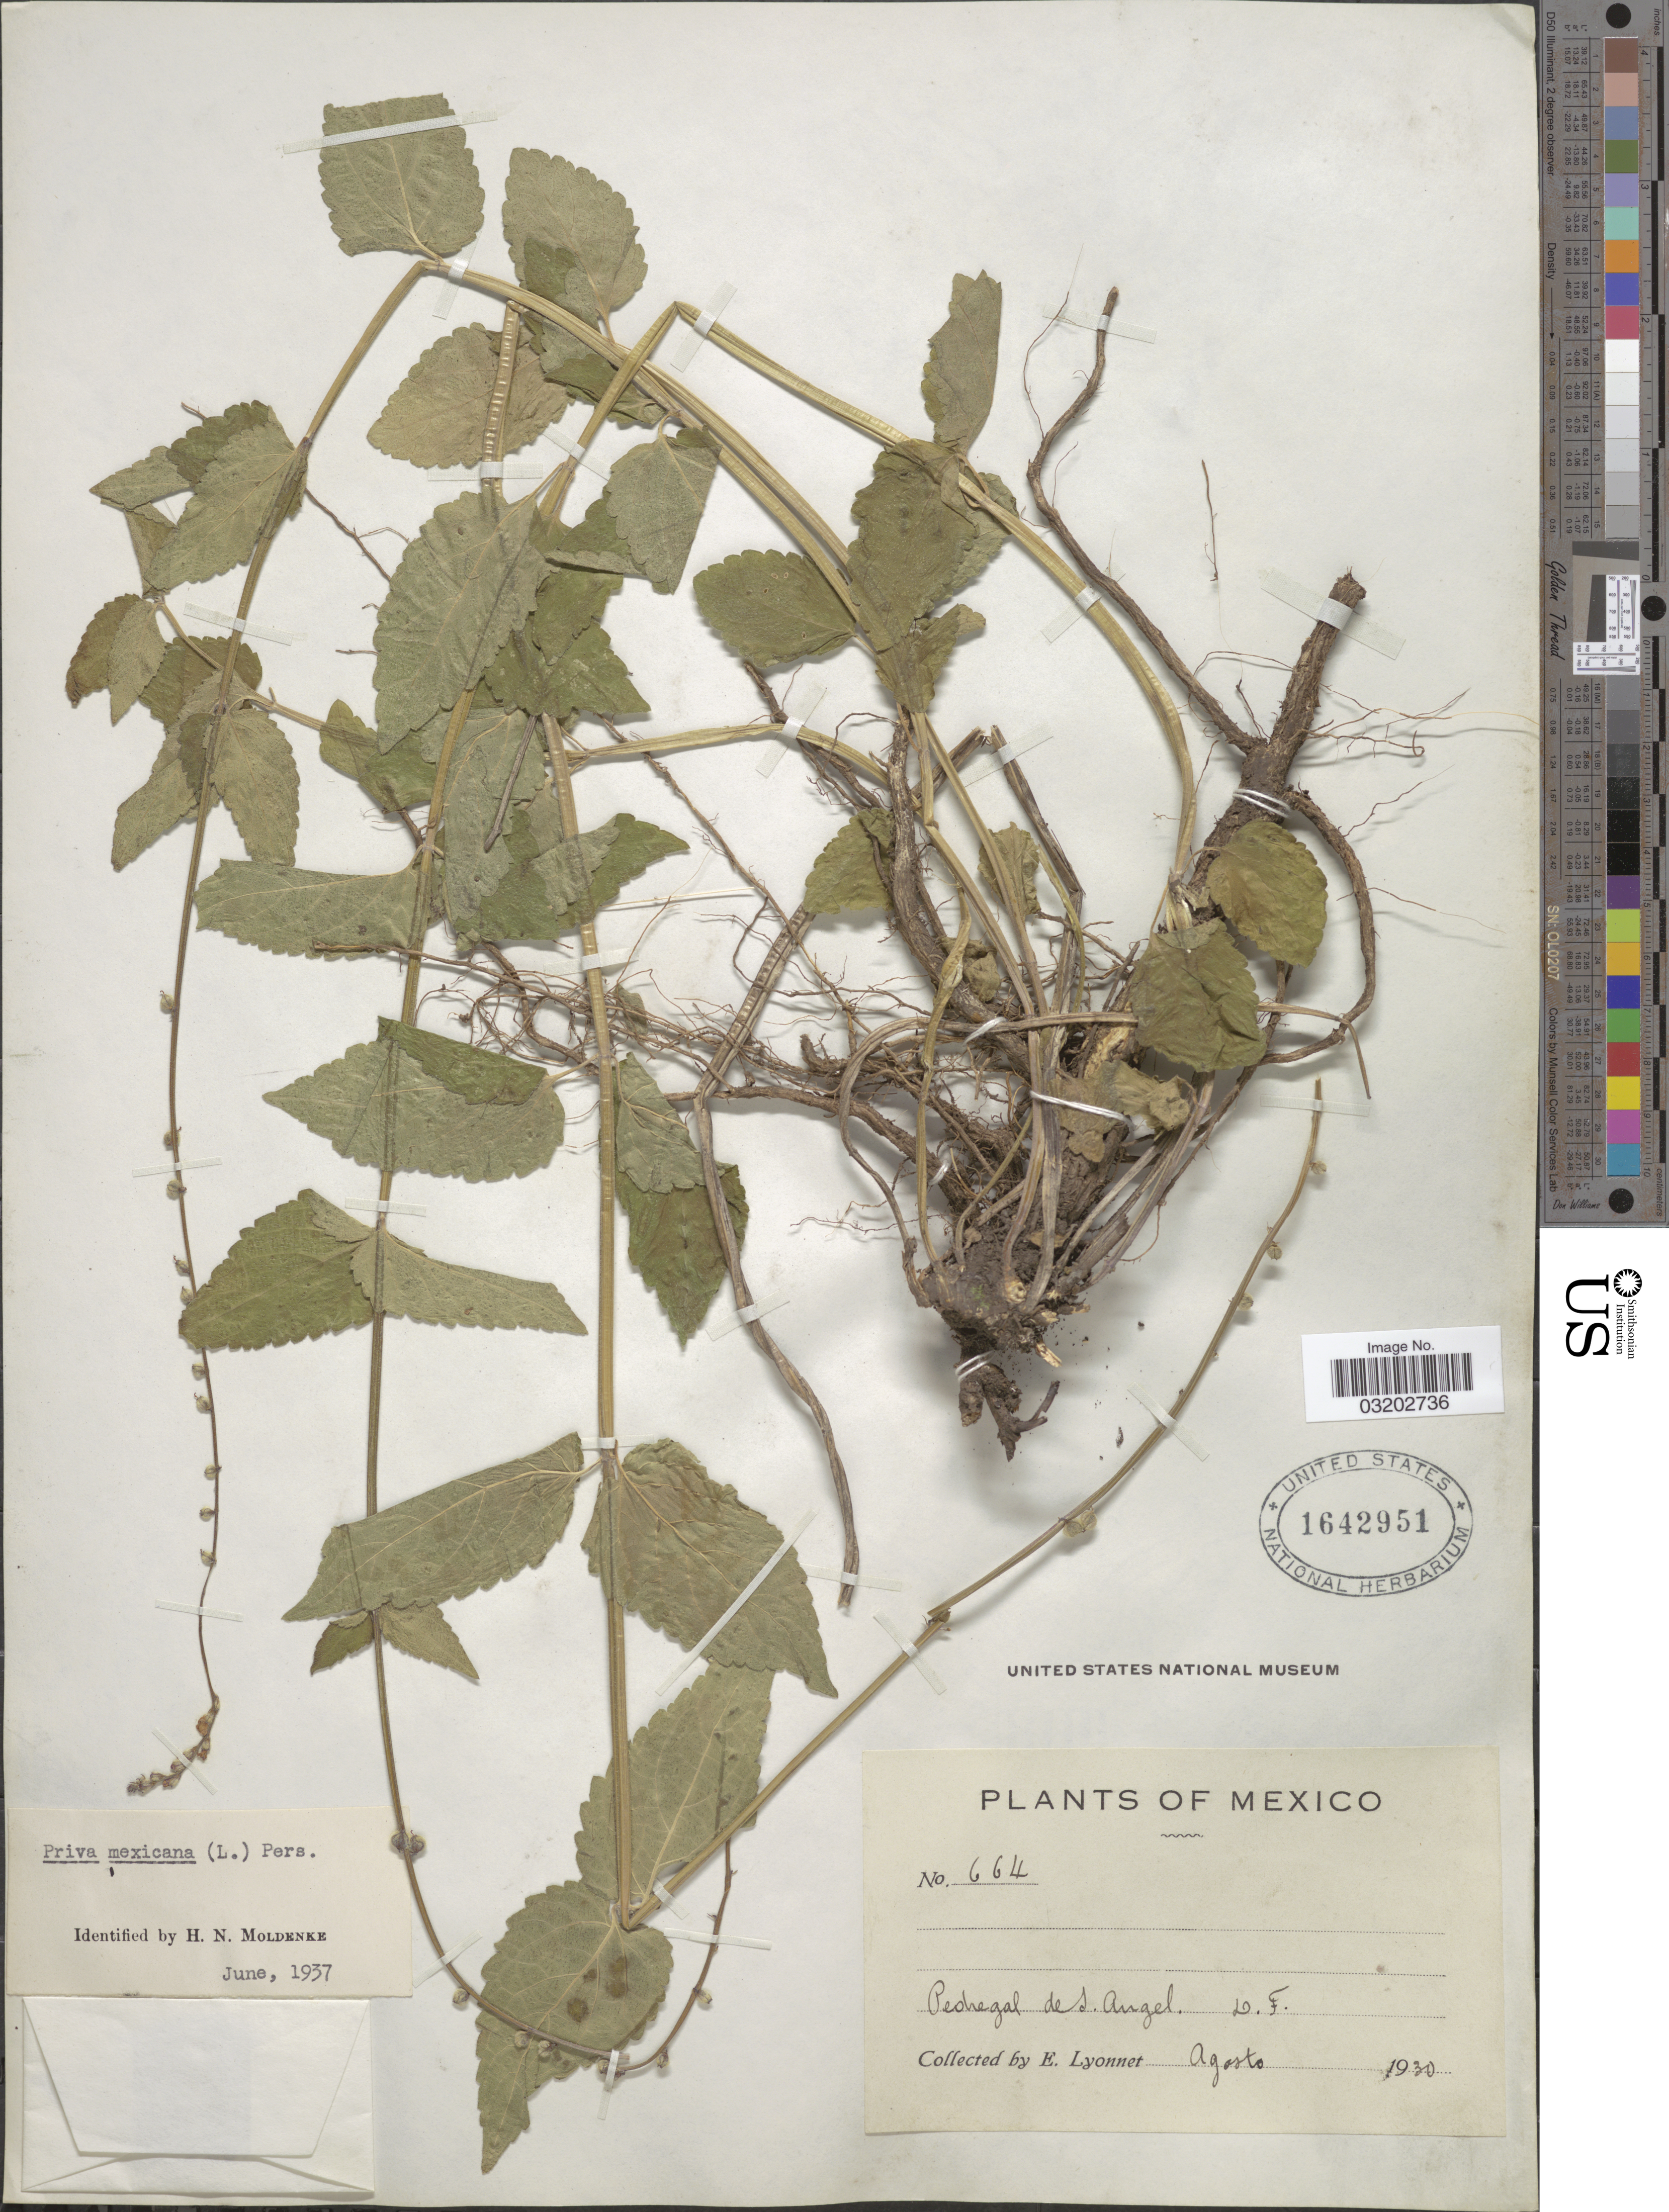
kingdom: Plantae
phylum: Tracheophyta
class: Magnoliopsida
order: Lamiales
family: Verbenaceae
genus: Priva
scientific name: Priva mexicana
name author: (L.) Pers.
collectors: E. Lyonnet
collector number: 664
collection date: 1930-08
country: Mexico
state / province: Distrito Federal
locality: Pedregal de S. Angel.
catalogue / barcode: US 1642951